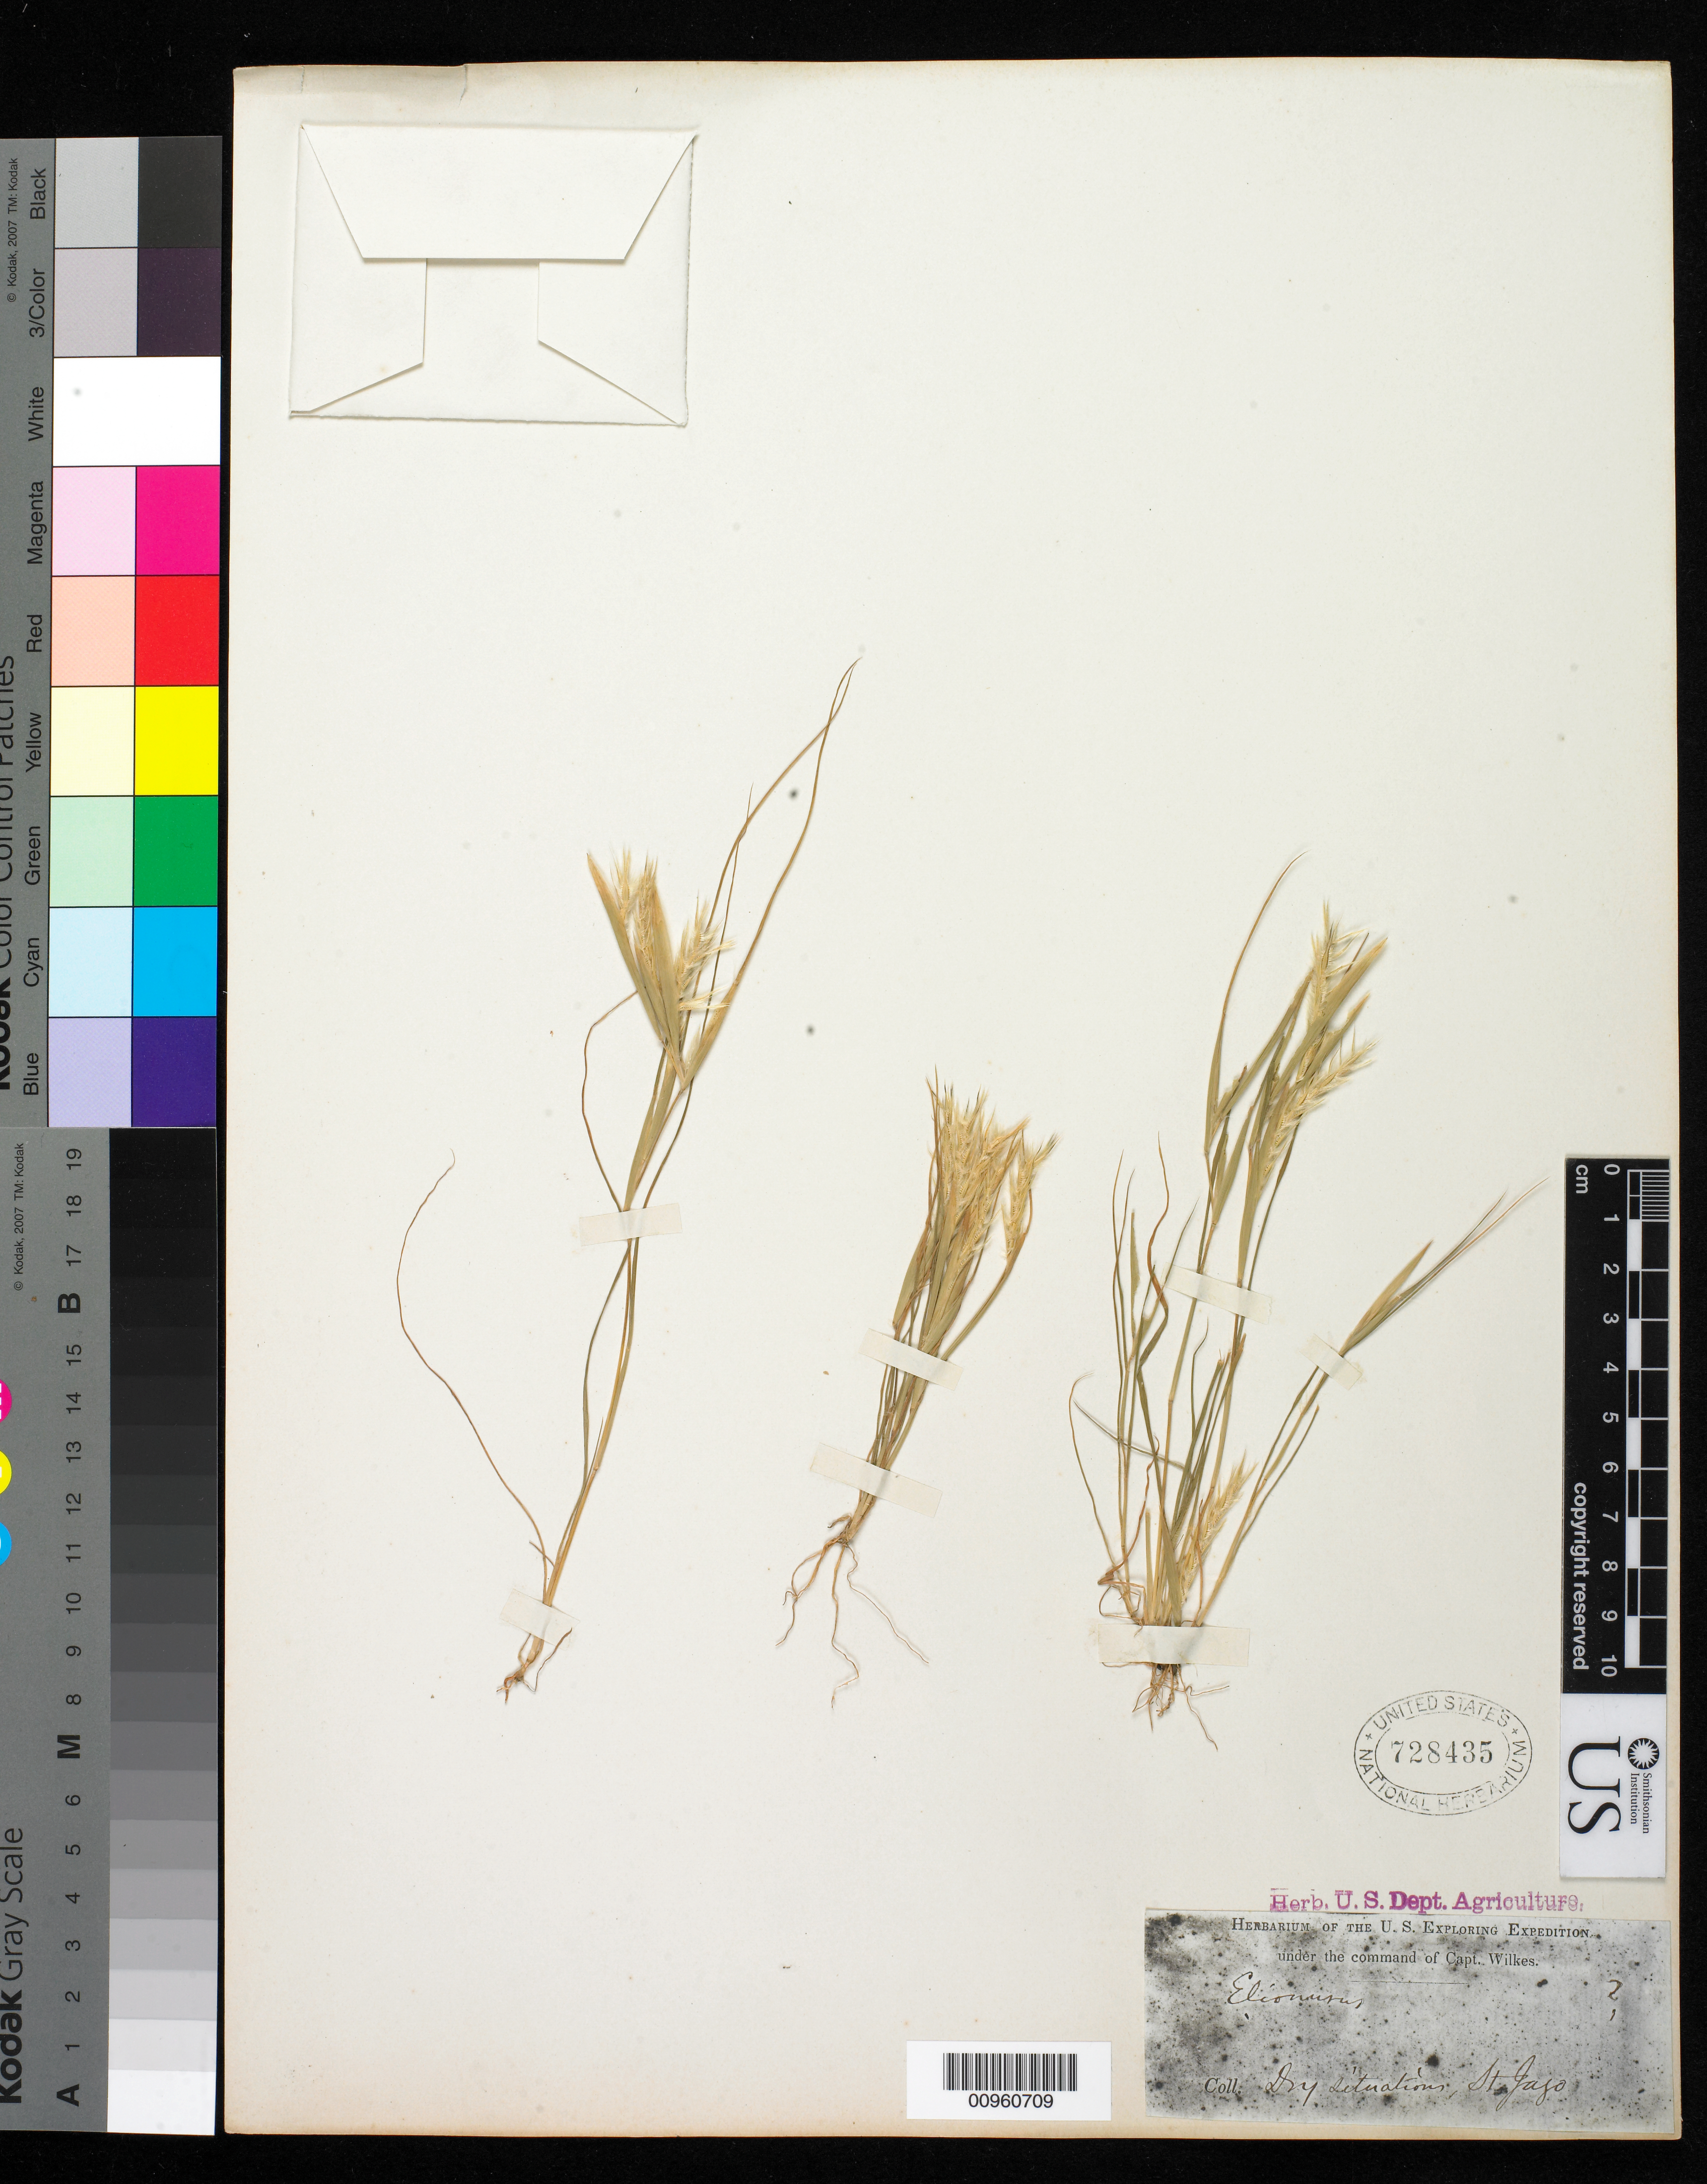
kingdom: Plantae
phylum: Tracheophyta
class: Liliopsida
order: Poales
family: Poaceae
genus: Elionurus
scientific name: Elionurus muticus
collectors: Wilkes Explor. Exped.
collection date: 1838/1842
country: Chile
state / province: Región Metropolitana (RM)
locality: Dry Situations, St Jago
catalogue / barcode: US 728435